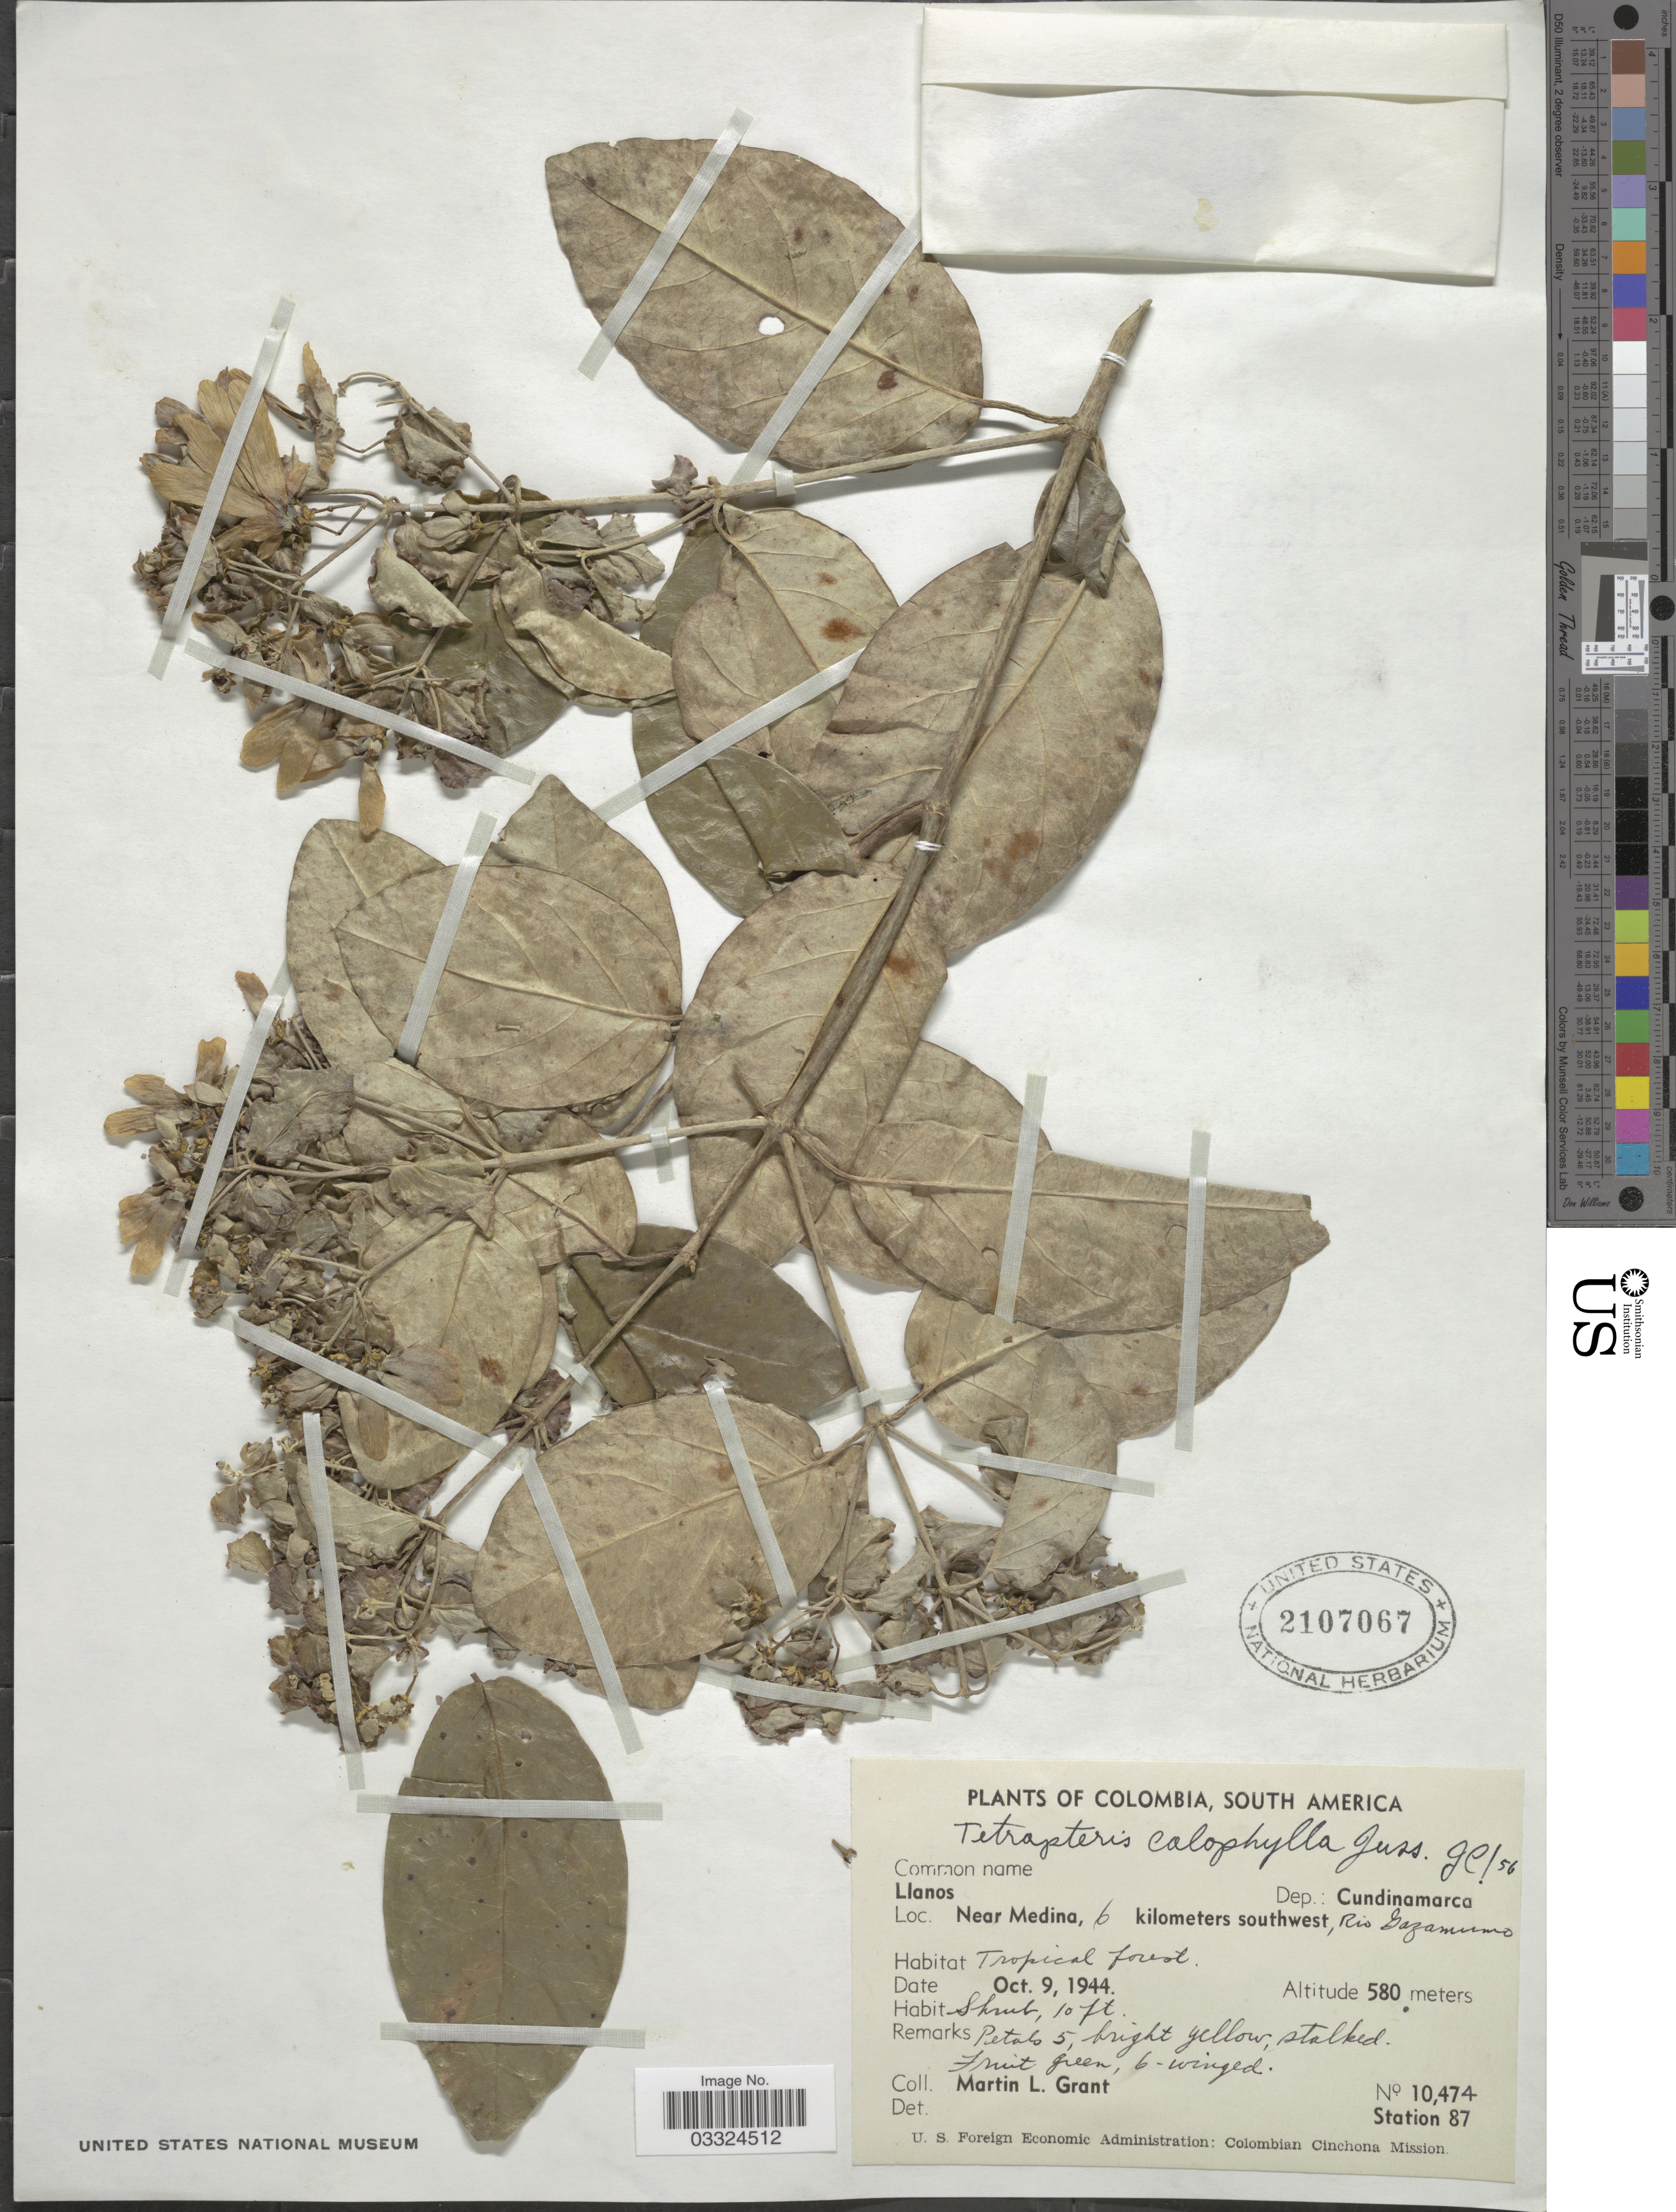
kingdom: Plantae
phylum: Tracheophyta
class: Magnoliopsida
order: Malpighiales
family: Malpighiaceae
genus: Tetrapterys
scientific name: Tetrapterys calophylla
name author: A. Juss.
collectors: M. L. Grant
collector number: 10474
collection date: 1944-10-09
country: Colombia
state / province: Cundinamarca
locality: Llanos. Dep.: Cundinamarca. Near Medina, 6 kilometers southwest, Rio Gazamumo.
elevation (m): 580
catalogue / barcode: US 2107067